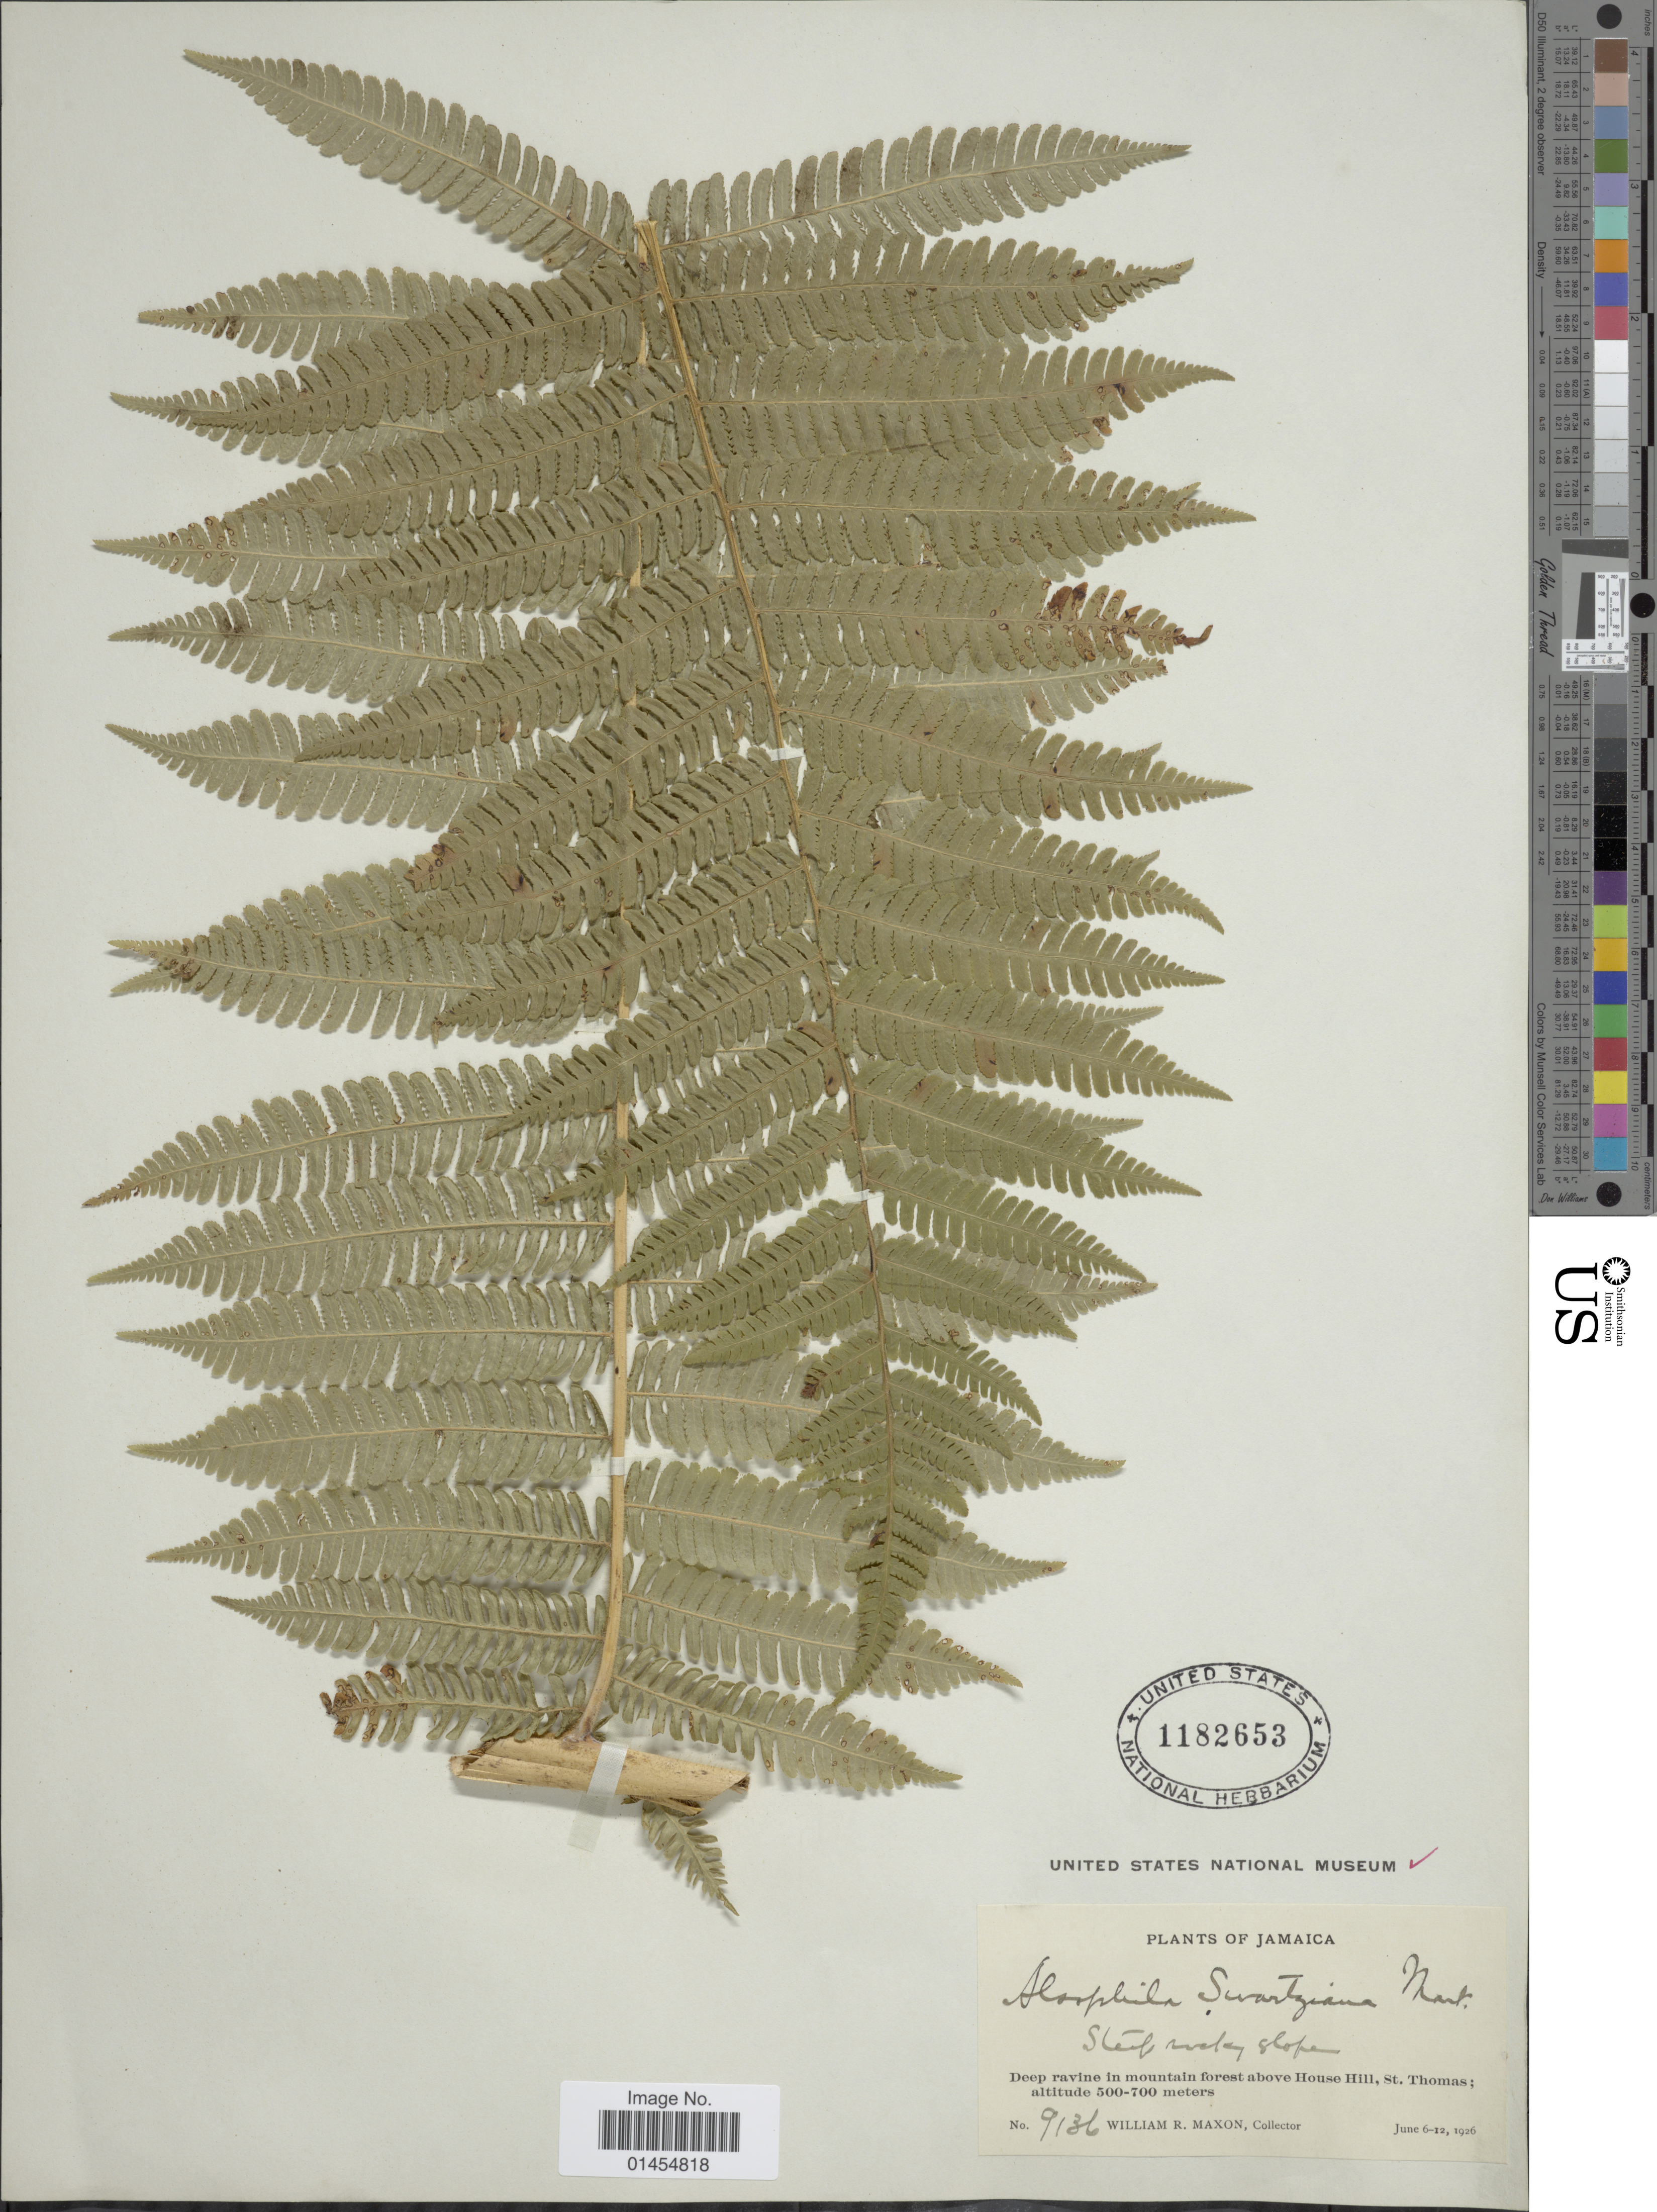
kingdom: Plantae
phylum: Tracheophyta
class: Polypodiopsida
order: Cyatheales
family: Cyatheaceae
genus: Alsophila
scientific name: Alsophila swartziana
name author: Mart.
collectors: W. R. Maxon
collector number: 9136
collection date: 1926-06-06/1926-06-12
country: Jamaica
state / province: Saint Thomas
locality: Deep ravine in mountain forest above House Hill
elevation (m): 500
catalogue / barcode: US 1182653